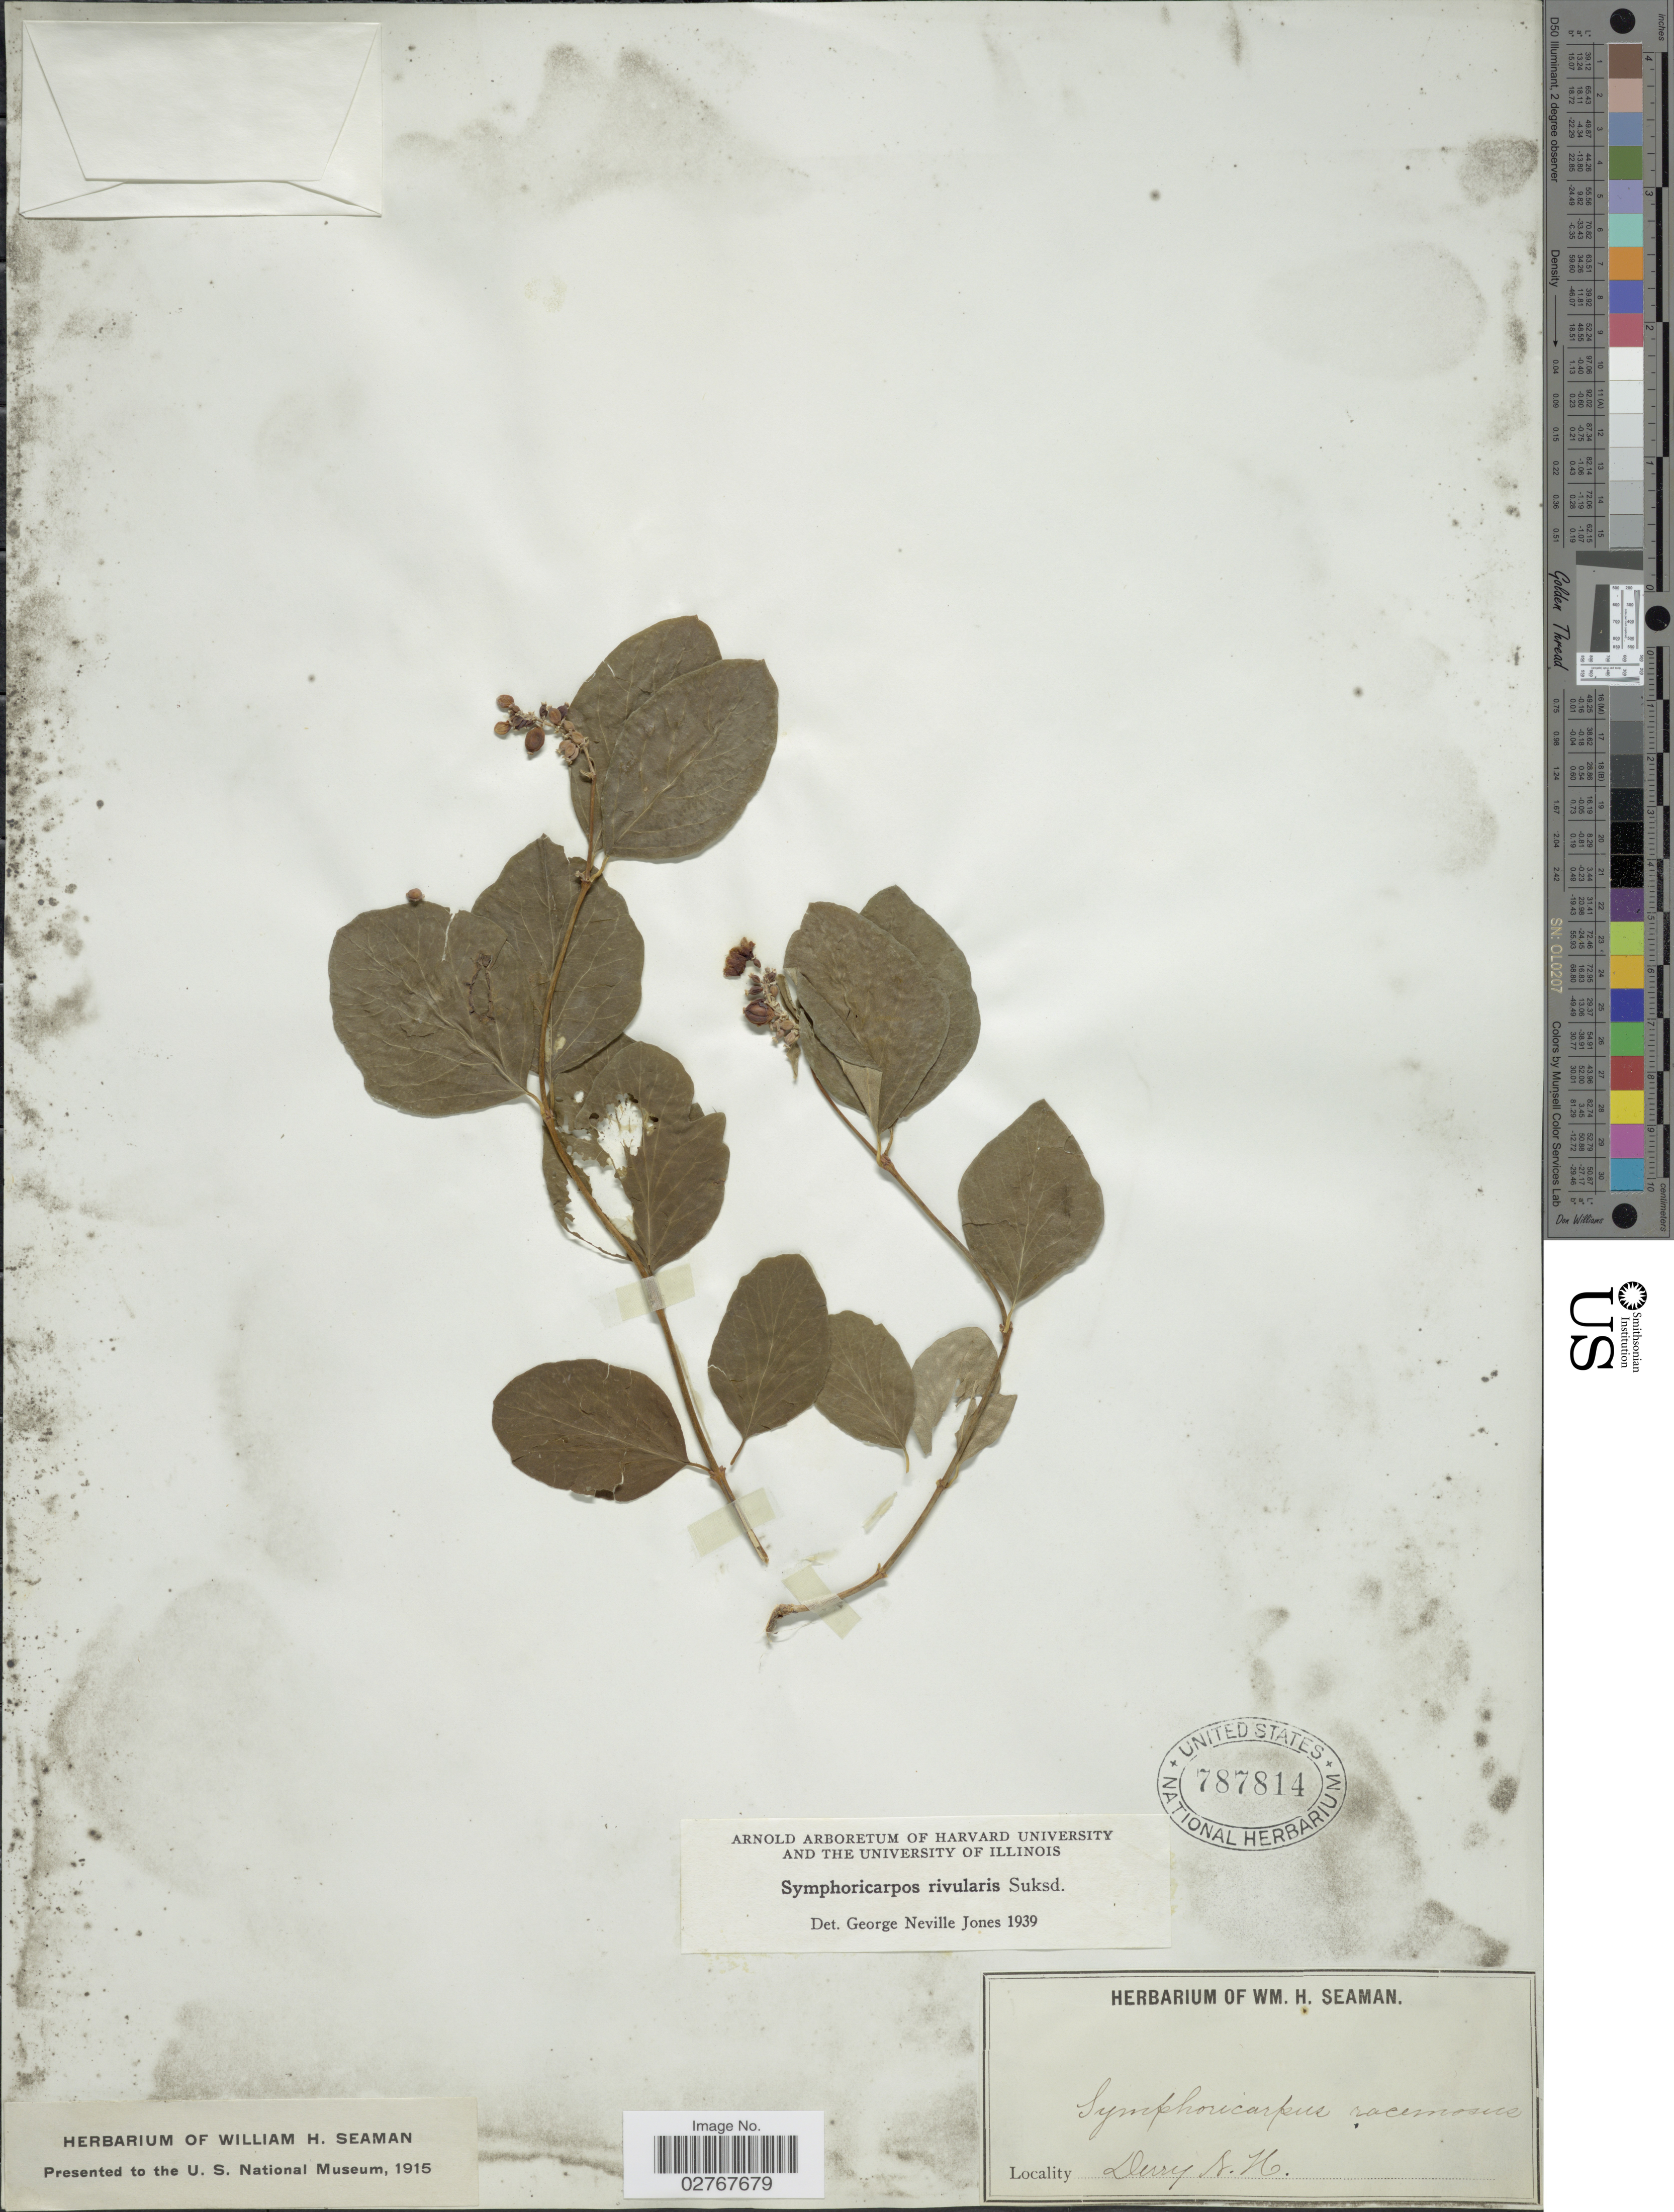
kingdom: Plantae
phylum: Tracheophyta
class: Magnoliopsida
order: Dipsacales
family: Caprifoliaceae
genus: Symphoricarpos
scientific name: Symphoricarpos rivularis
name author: Suksd.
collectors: W. Seaman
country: United States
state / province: New Hampshire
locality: Derry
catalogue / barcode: US 787814